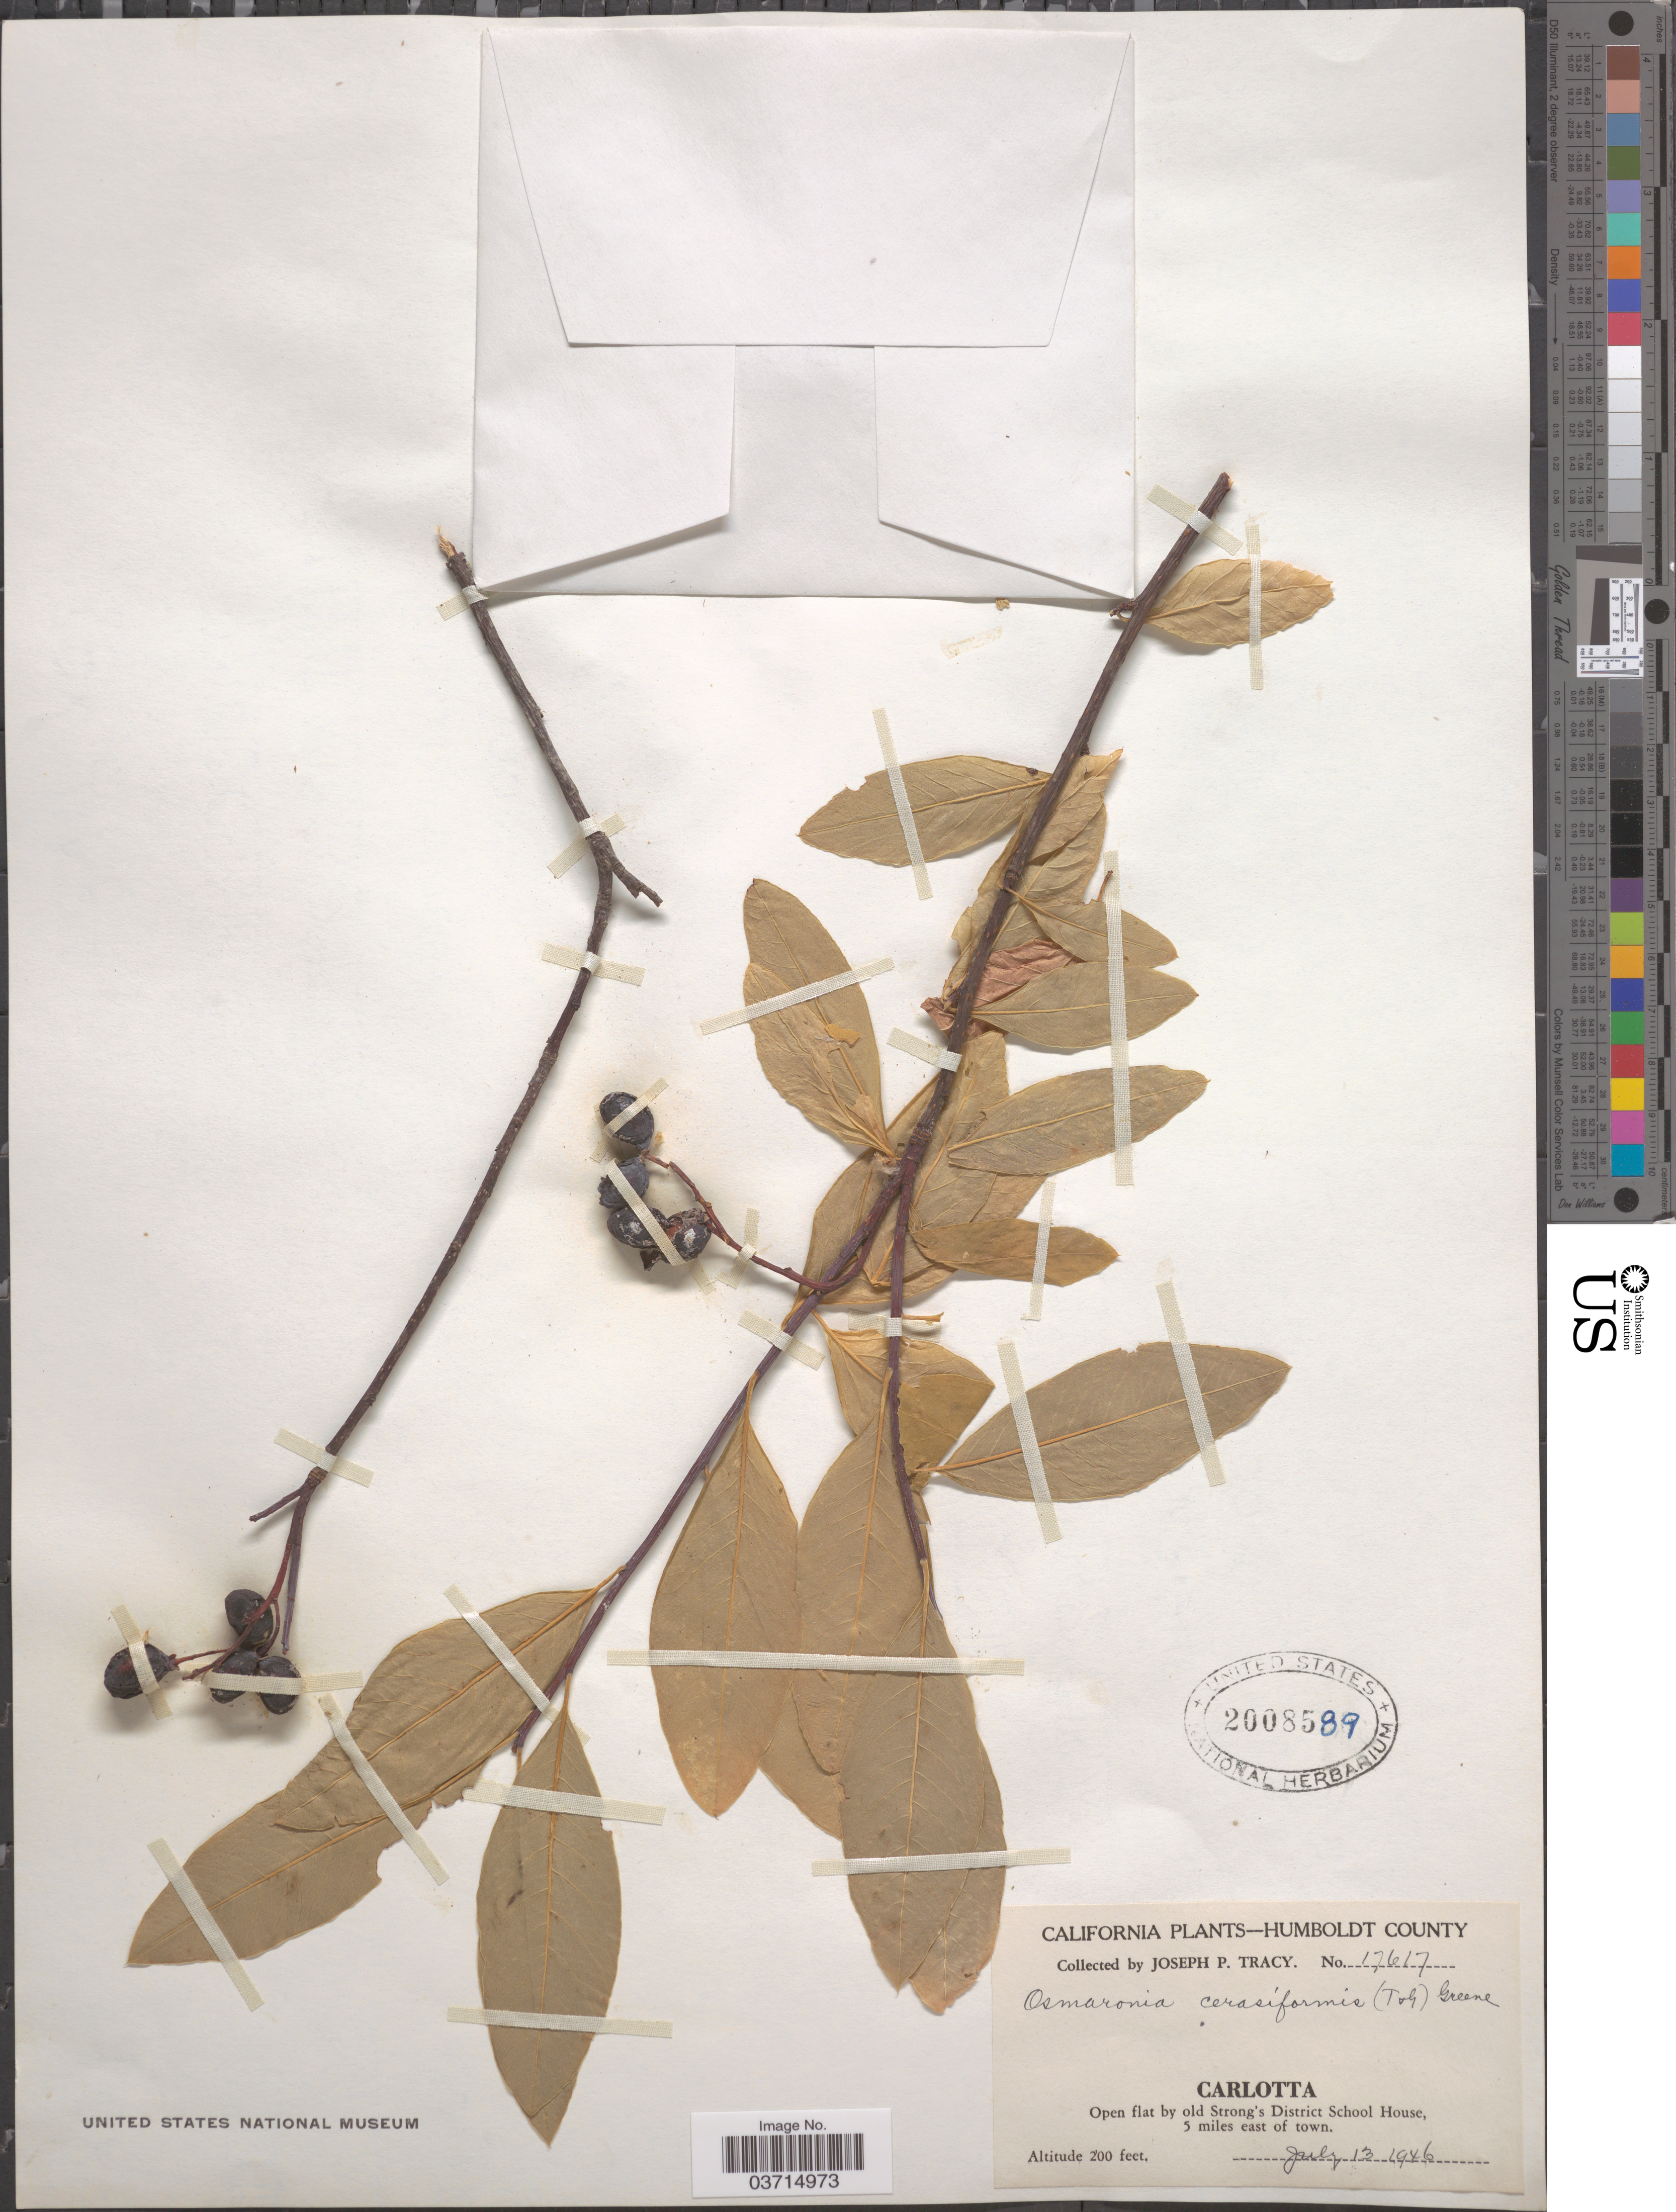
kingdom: Plantae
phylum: Tracheophyta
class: Magnoliopsida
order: Rosales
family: Rosaceae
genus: Oemleria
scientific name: Oemleria cerasiformis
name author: (Torr. & A. Gray ex Hook. & Arn.) J.W. Landon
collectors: J. Tracy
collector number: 17617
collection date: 1946-07-13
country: United States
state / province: California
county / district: Humboldt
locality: Humboldt County. Carlotta. Open flat by old Strong's District School House, 5 miles east of town.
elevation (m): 61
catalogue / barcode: US 2008589